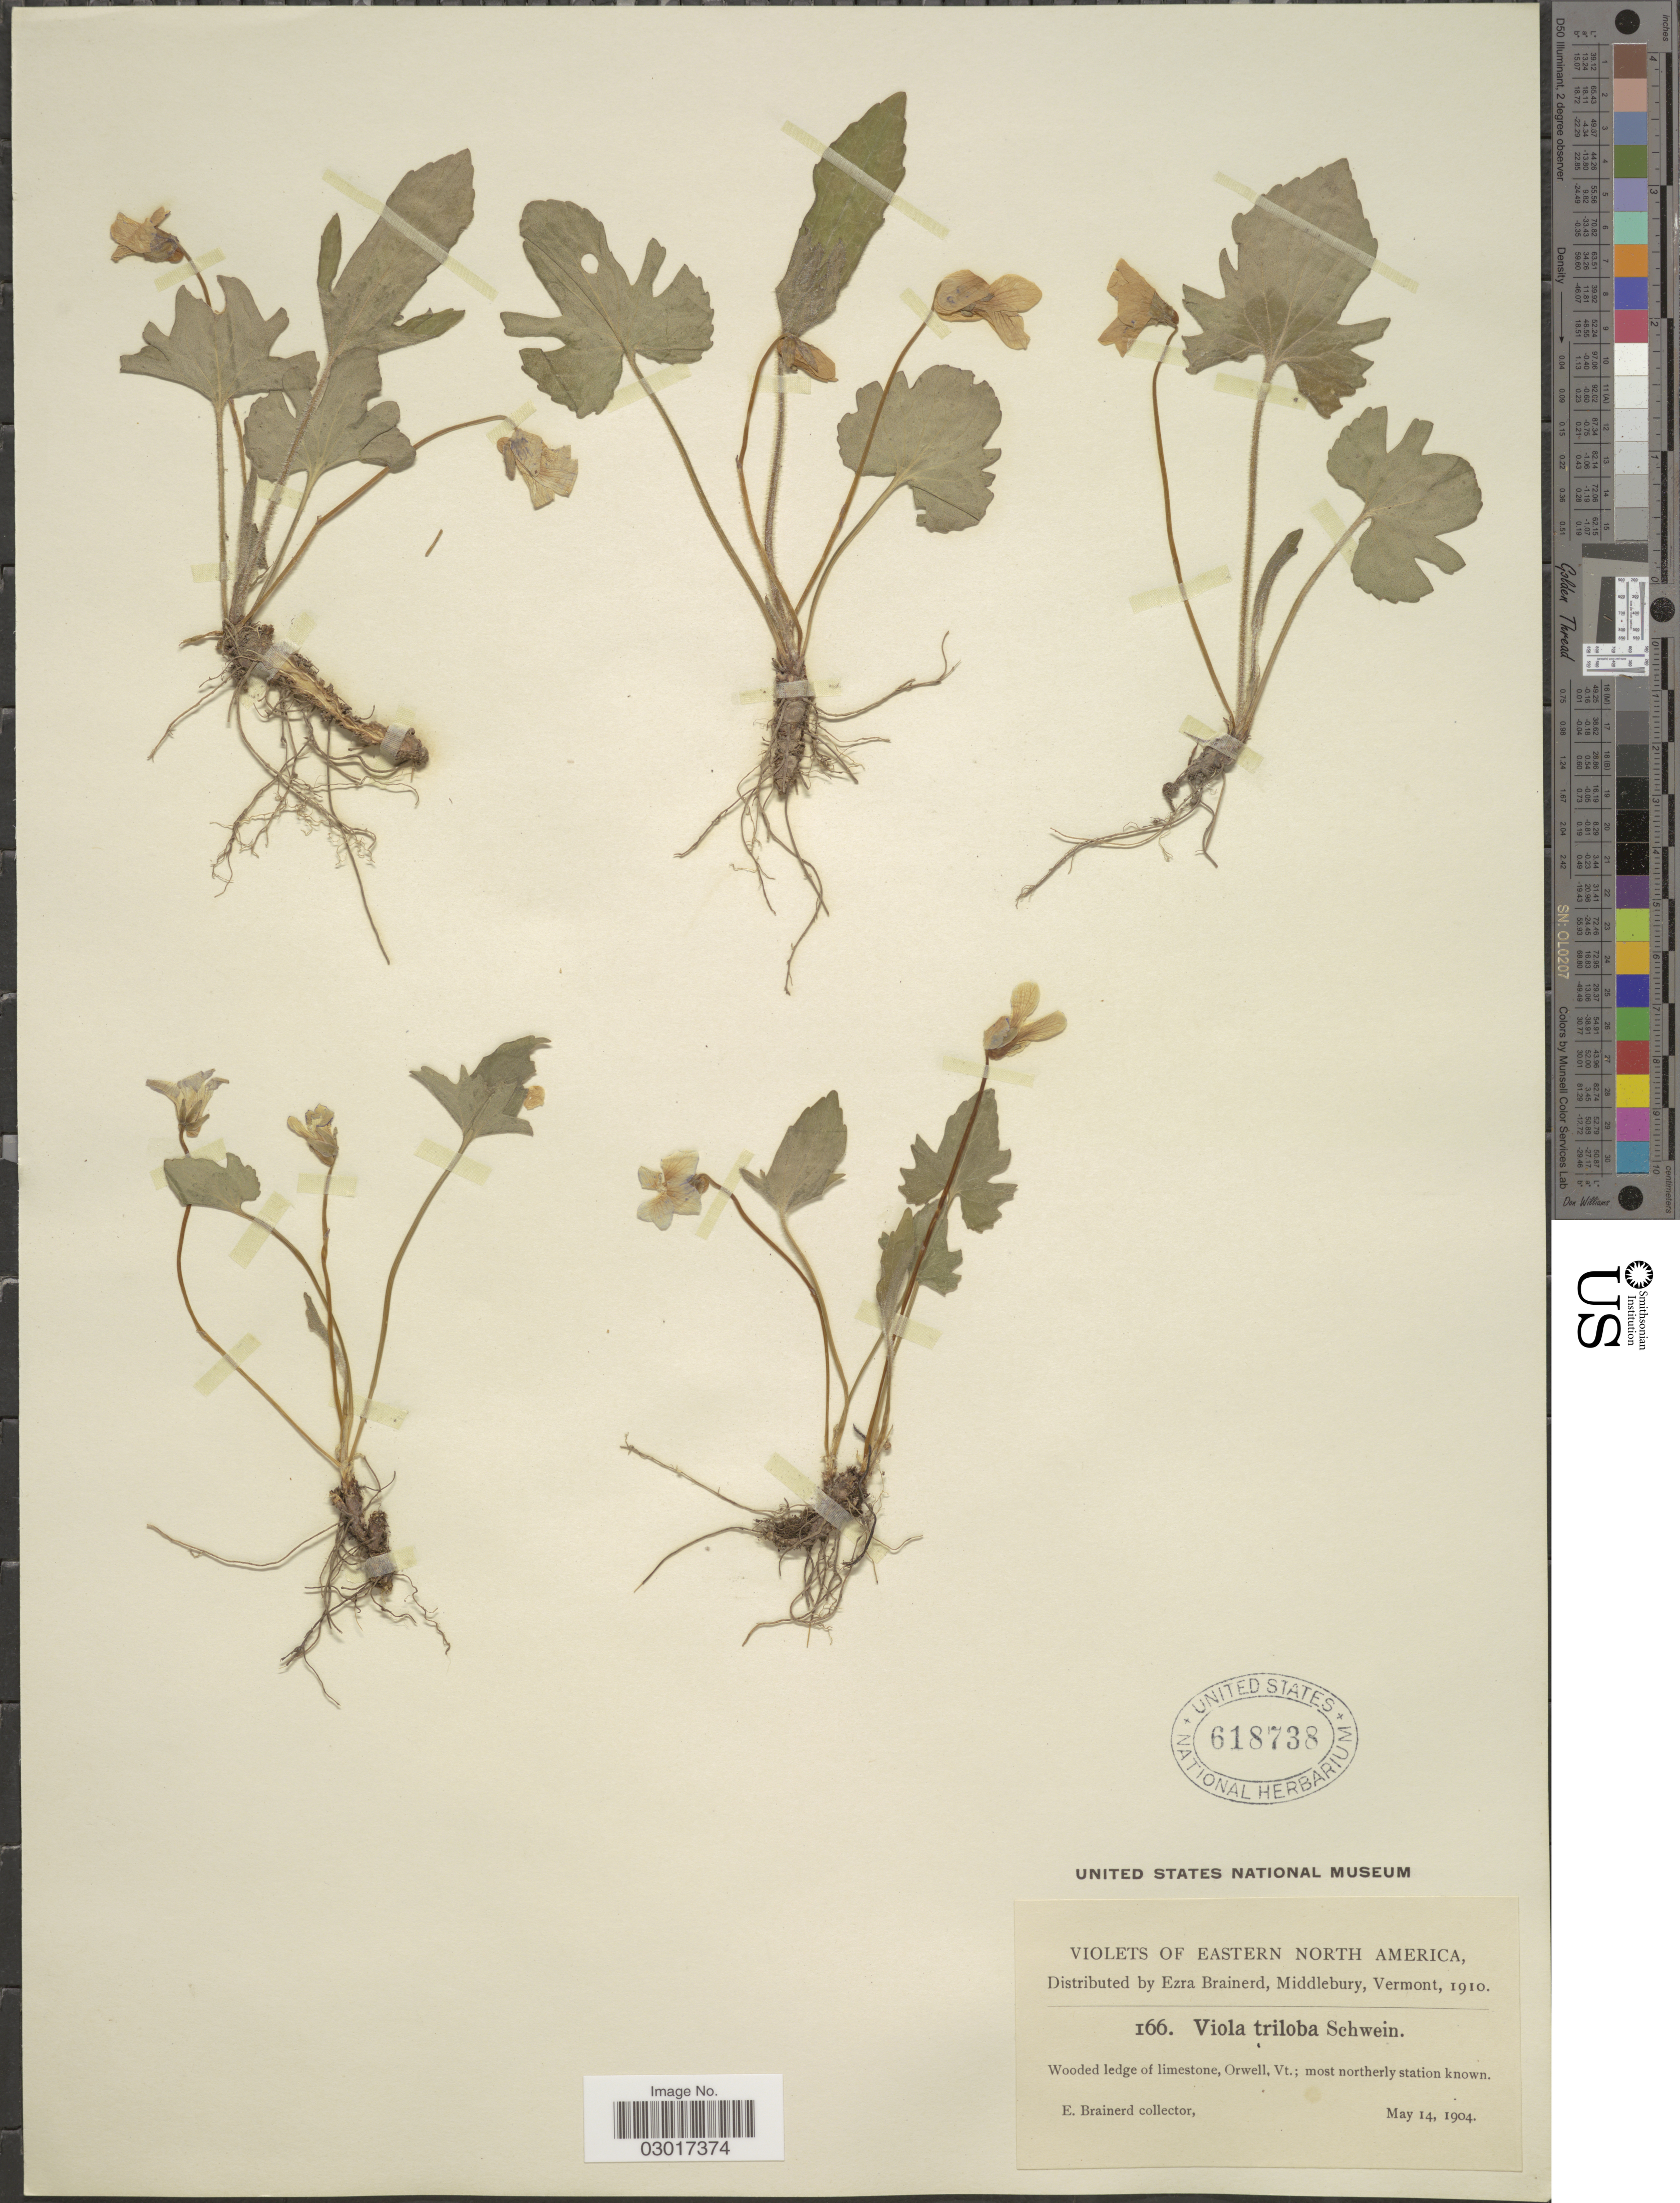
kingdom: Plantae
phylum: Tracheophyta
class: Magnoliopsida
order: Malpighiales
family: Violaceae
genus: Viola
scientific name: Viola triloba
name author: Schwein.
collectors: E. Brainerd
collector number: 166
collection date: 1904-05-14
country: United States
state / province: Vermont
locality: Eastern North America, Orwell.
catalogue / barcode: US 618738